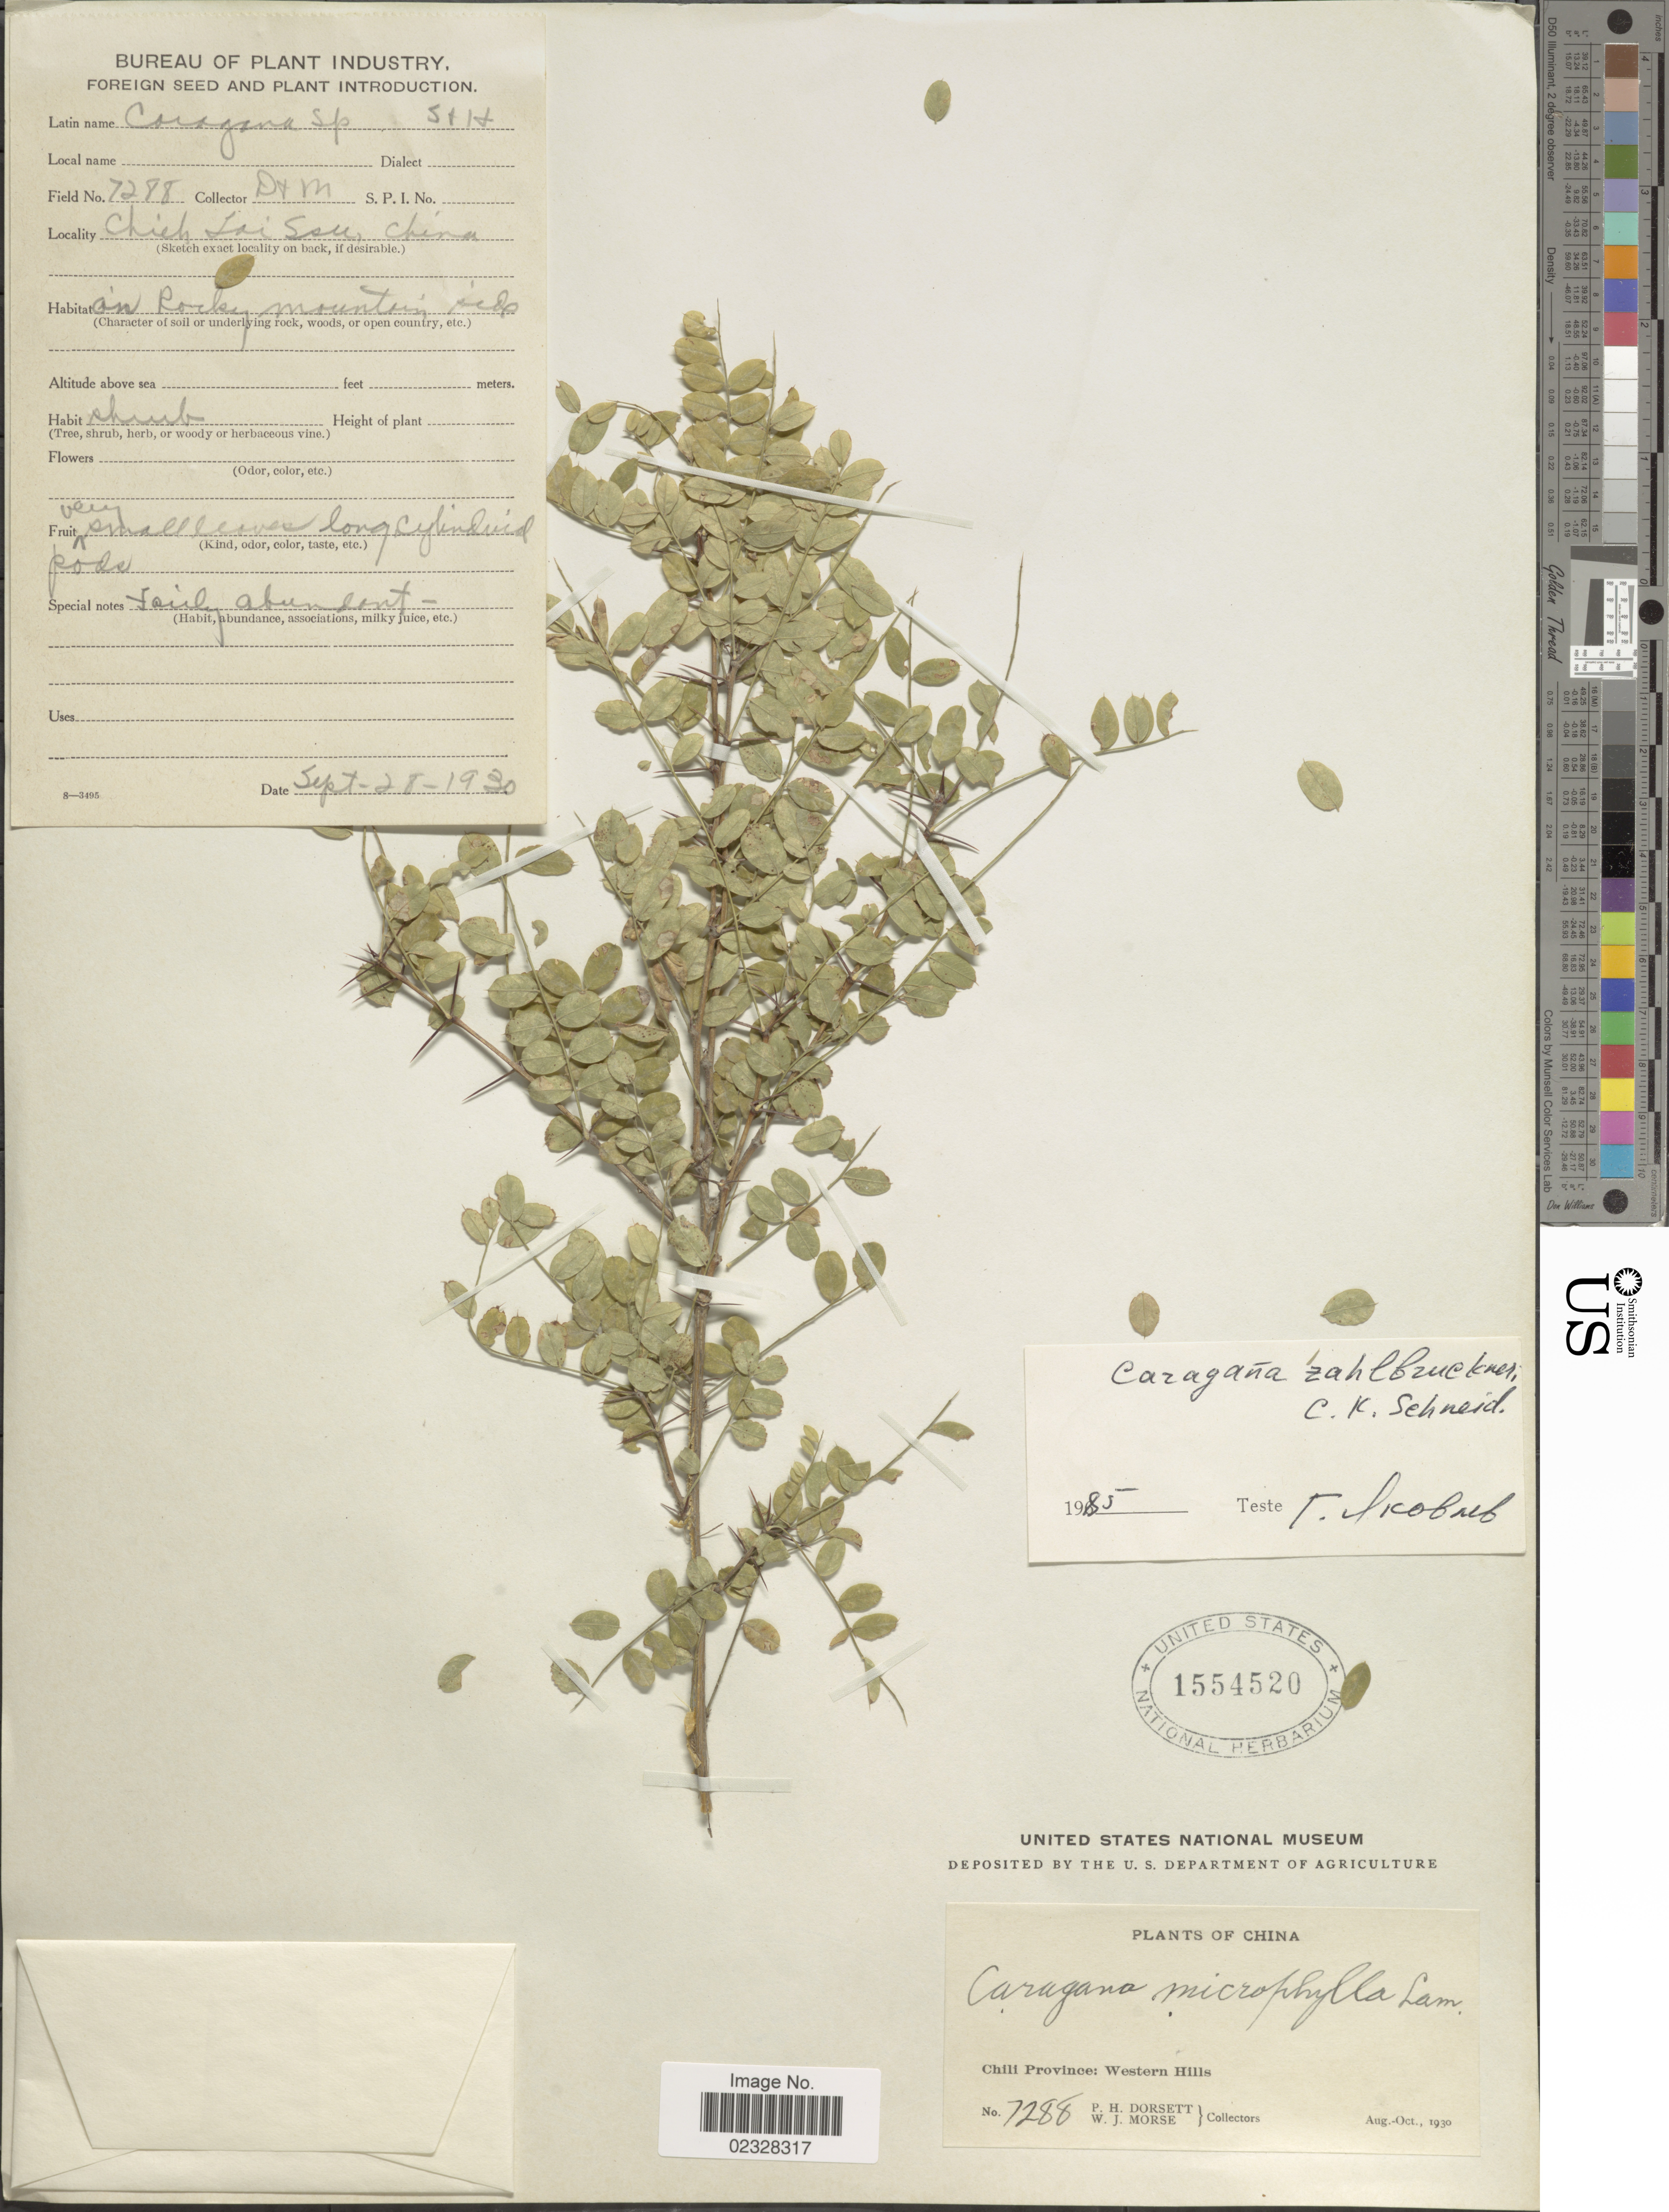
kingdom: Plantae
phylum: Tracheophyta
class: Magnoliopsida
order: Fabales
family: Fabaceae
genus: Caragana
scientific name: Caragana zahlbruckneri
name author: C.K. Schneid.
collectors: P. H. Dorsett & J. Dorsett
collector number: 7288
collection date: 1930-08/1930-10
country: China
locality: Chili Province: Western Hills. Chieh Lai Sou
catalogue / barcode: US 1554520